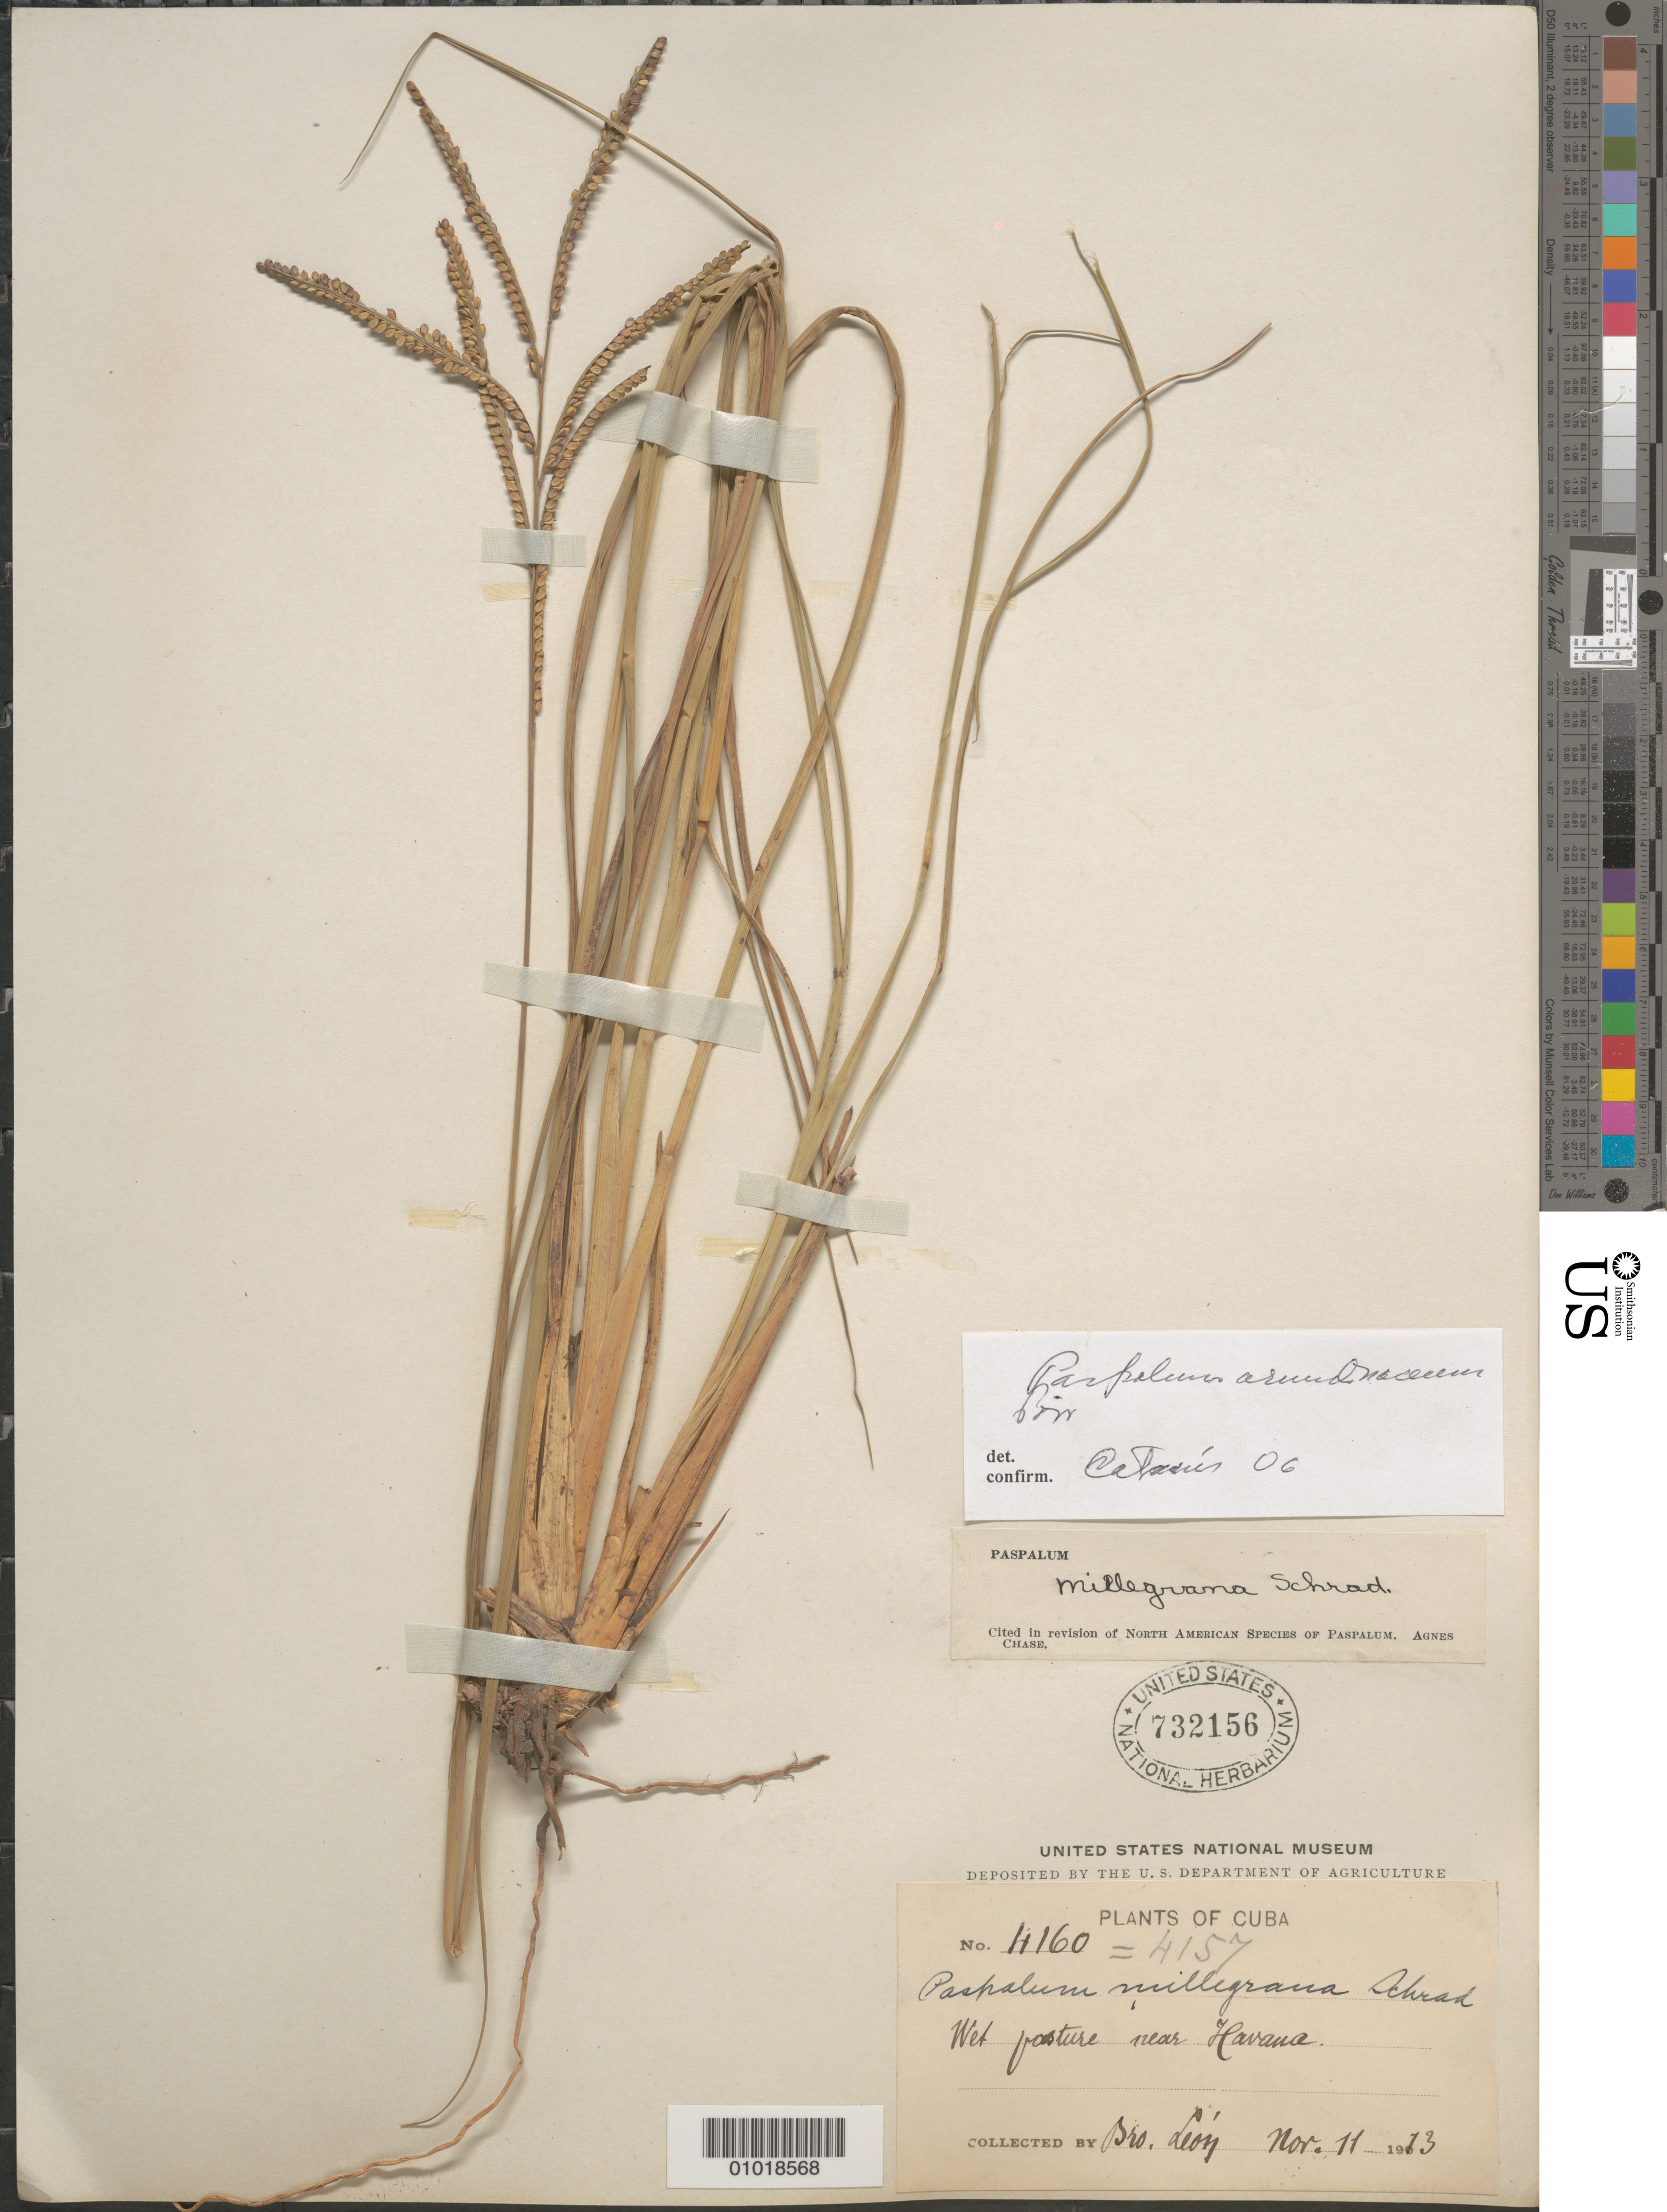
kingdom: Plantae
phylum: Tracheophyta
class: Liliopsida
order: Poales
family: Poaceae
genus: Paspalum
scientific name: Paspalum arundinaceum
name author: Poir.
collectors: Bro. León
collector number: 4157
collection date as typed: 11 Nov 1913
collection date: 1913-11-11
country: Cuba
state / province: La Habana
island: Cuba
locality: Near Havana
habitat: Wet pasture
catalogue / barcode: US 732156